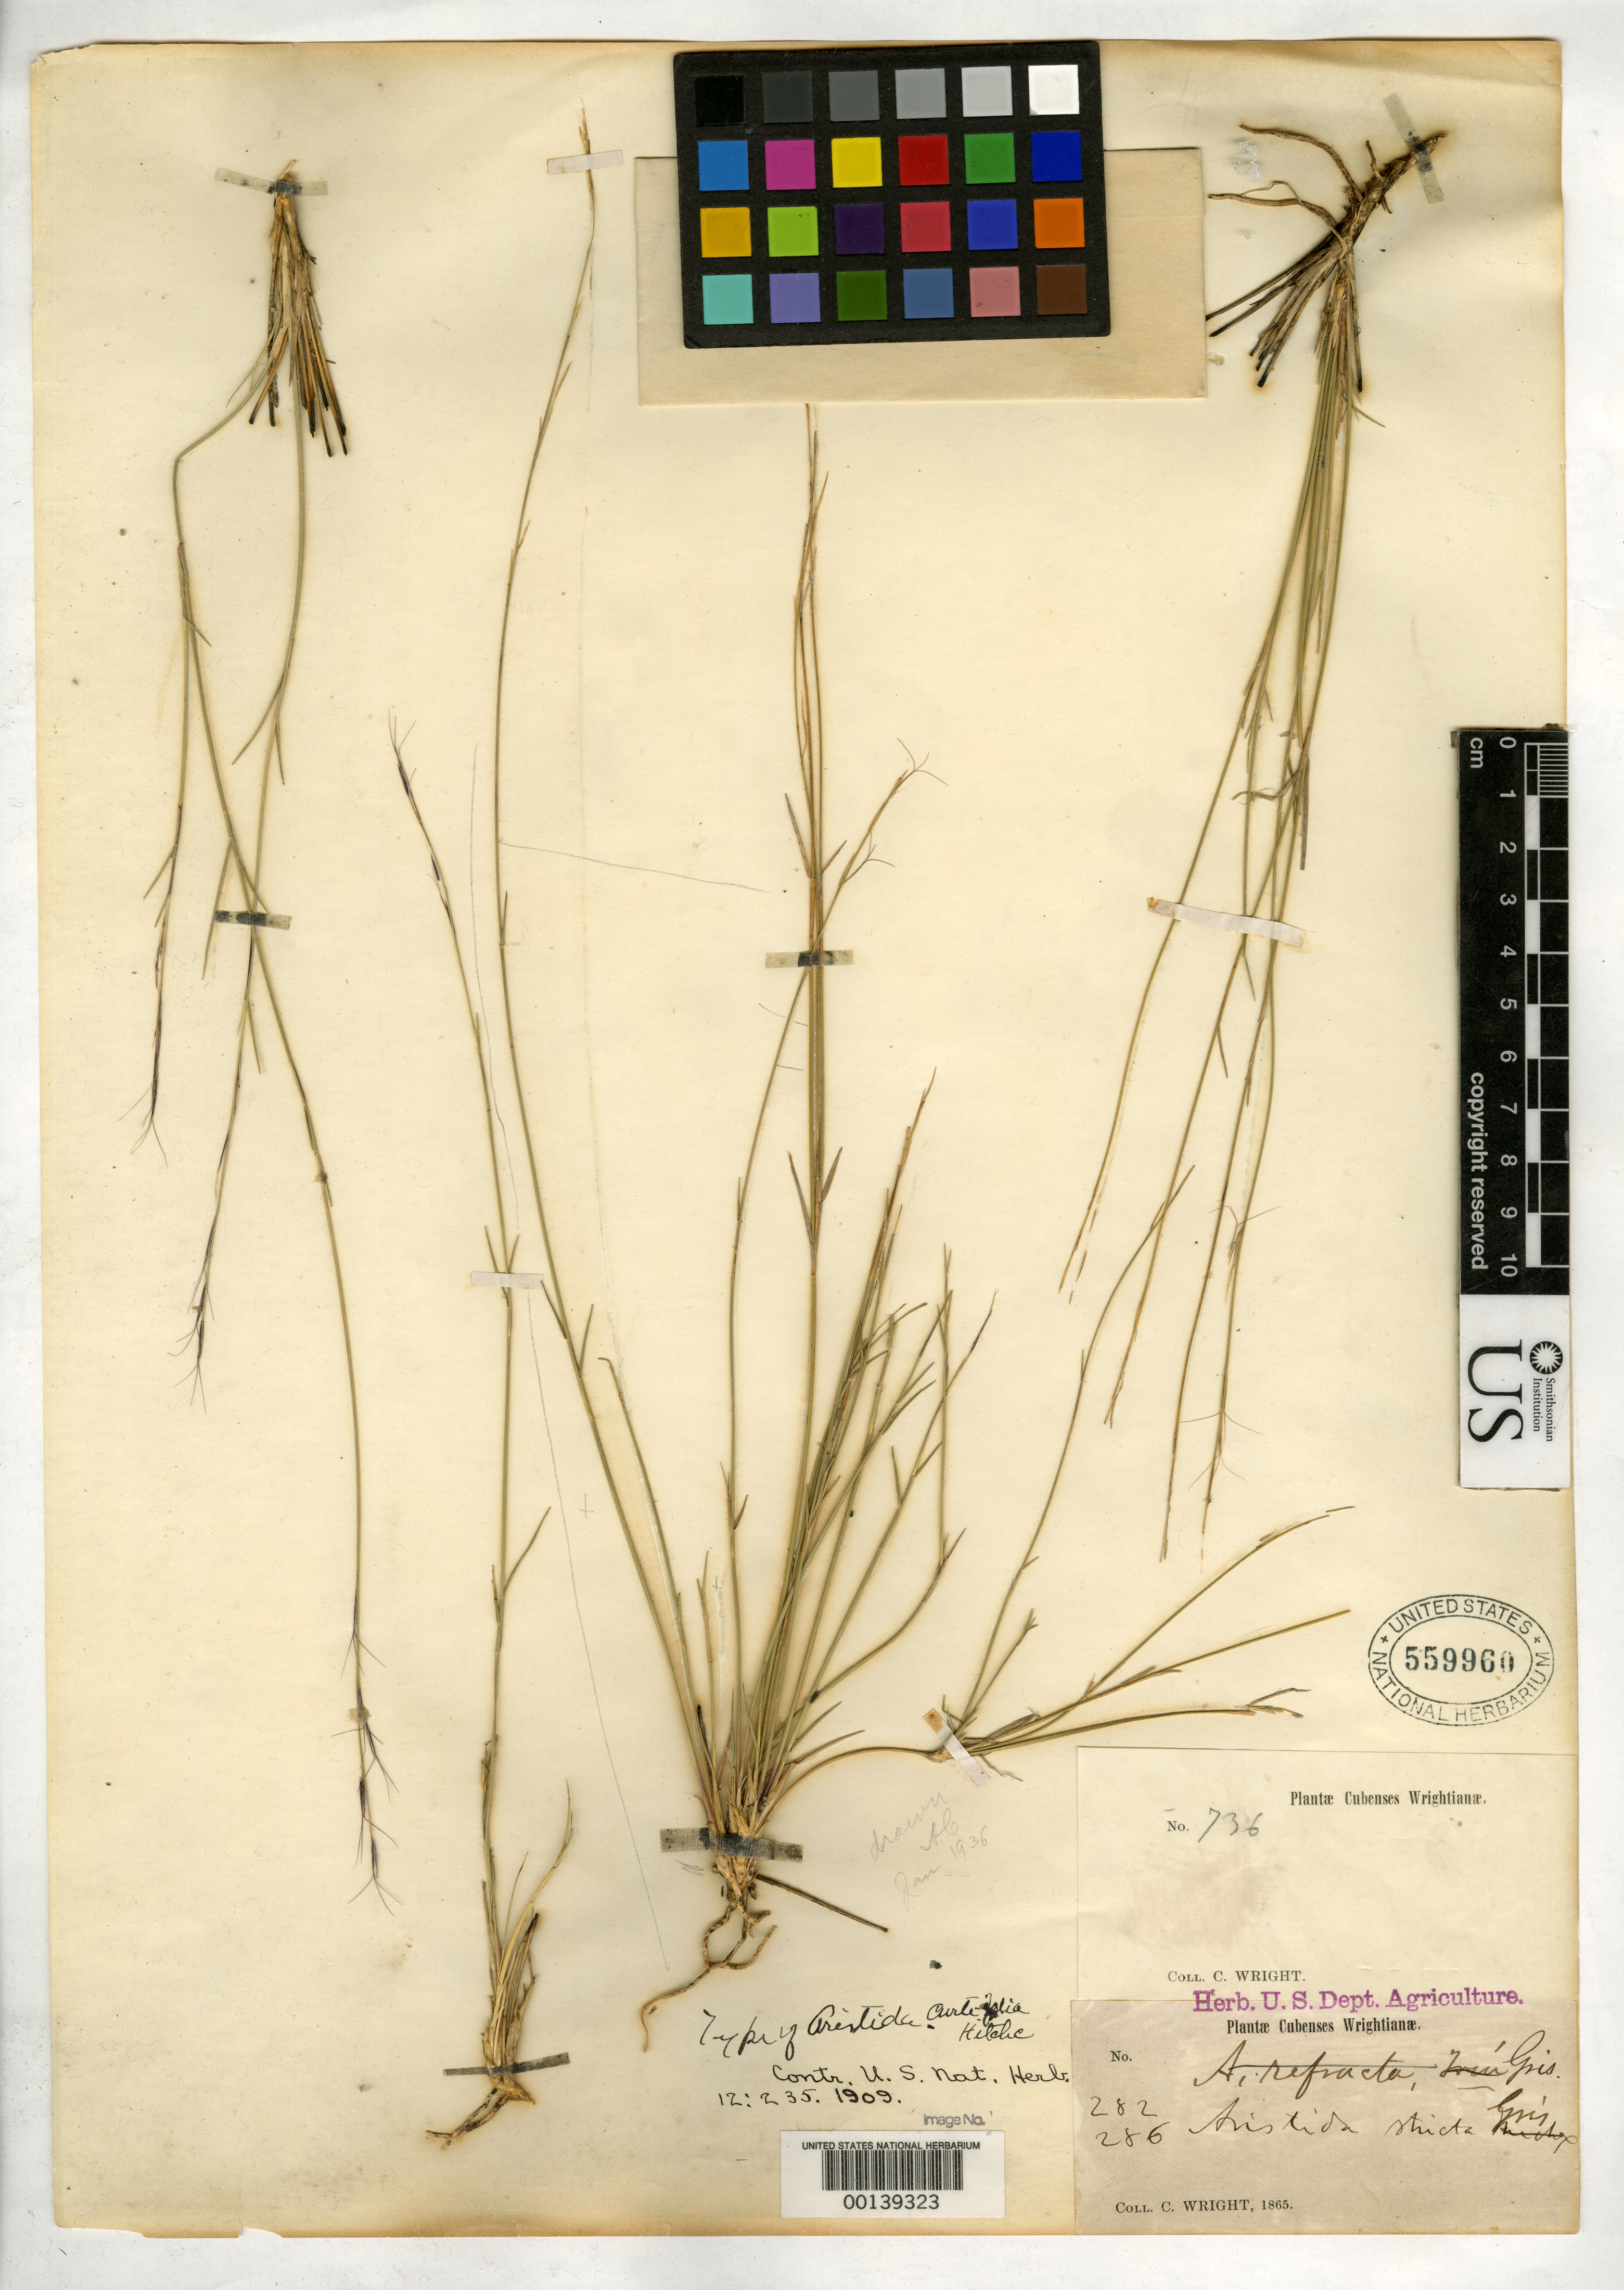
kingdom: Plantae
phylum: Tracheophyta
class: Liliopsida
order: Poales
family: Poaceae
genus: Aristida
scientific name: Aristida curtifolia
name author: Hitchc.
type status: Holotype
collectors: C. Wright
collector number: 736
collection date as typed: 1865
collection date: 1865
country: Cuba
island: Greater Antilles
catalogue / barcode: US 559960